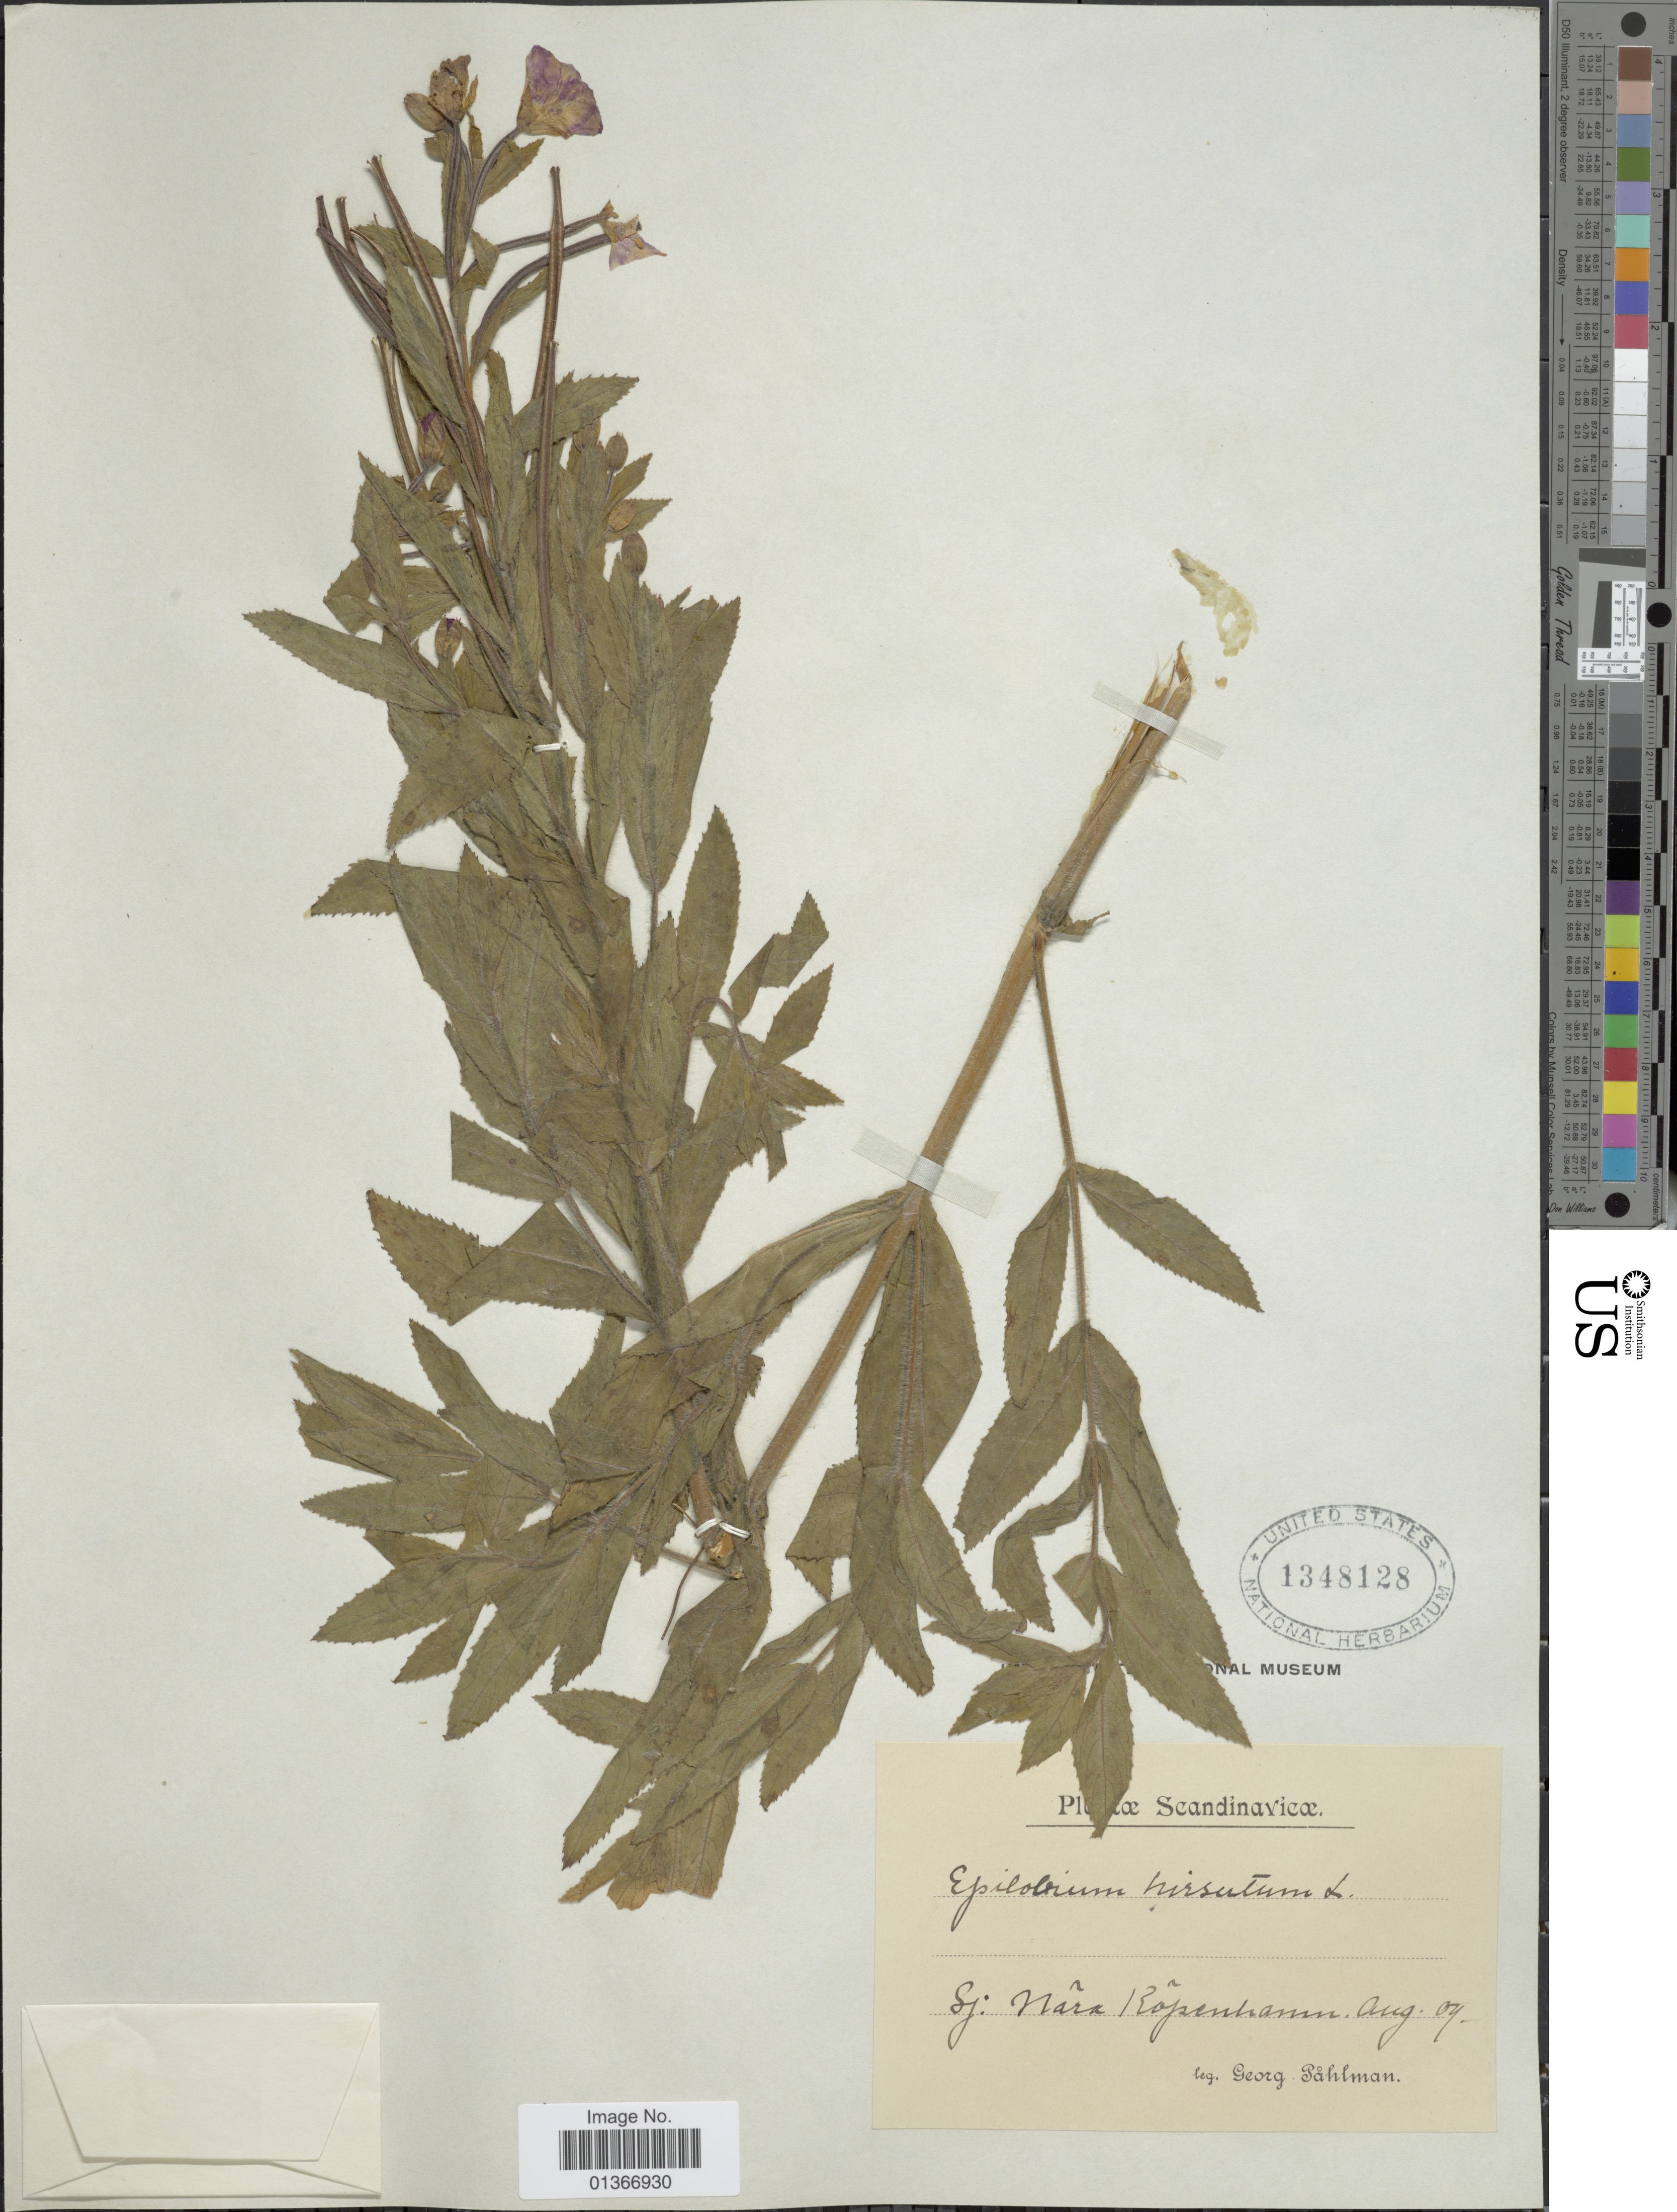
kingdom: Plantae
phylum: Tracheophyta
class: Magnoliopsida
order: Myrtales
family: Onagraceae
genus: Epilobium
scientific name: Epilobium hirsutum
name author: L.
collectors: G. Påhlman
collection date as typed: Transcribed d/m/y: /8/4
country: Denmark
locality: Scandinavicæ. Sj: Nara Kopenhavn.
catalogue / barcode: US 1348128